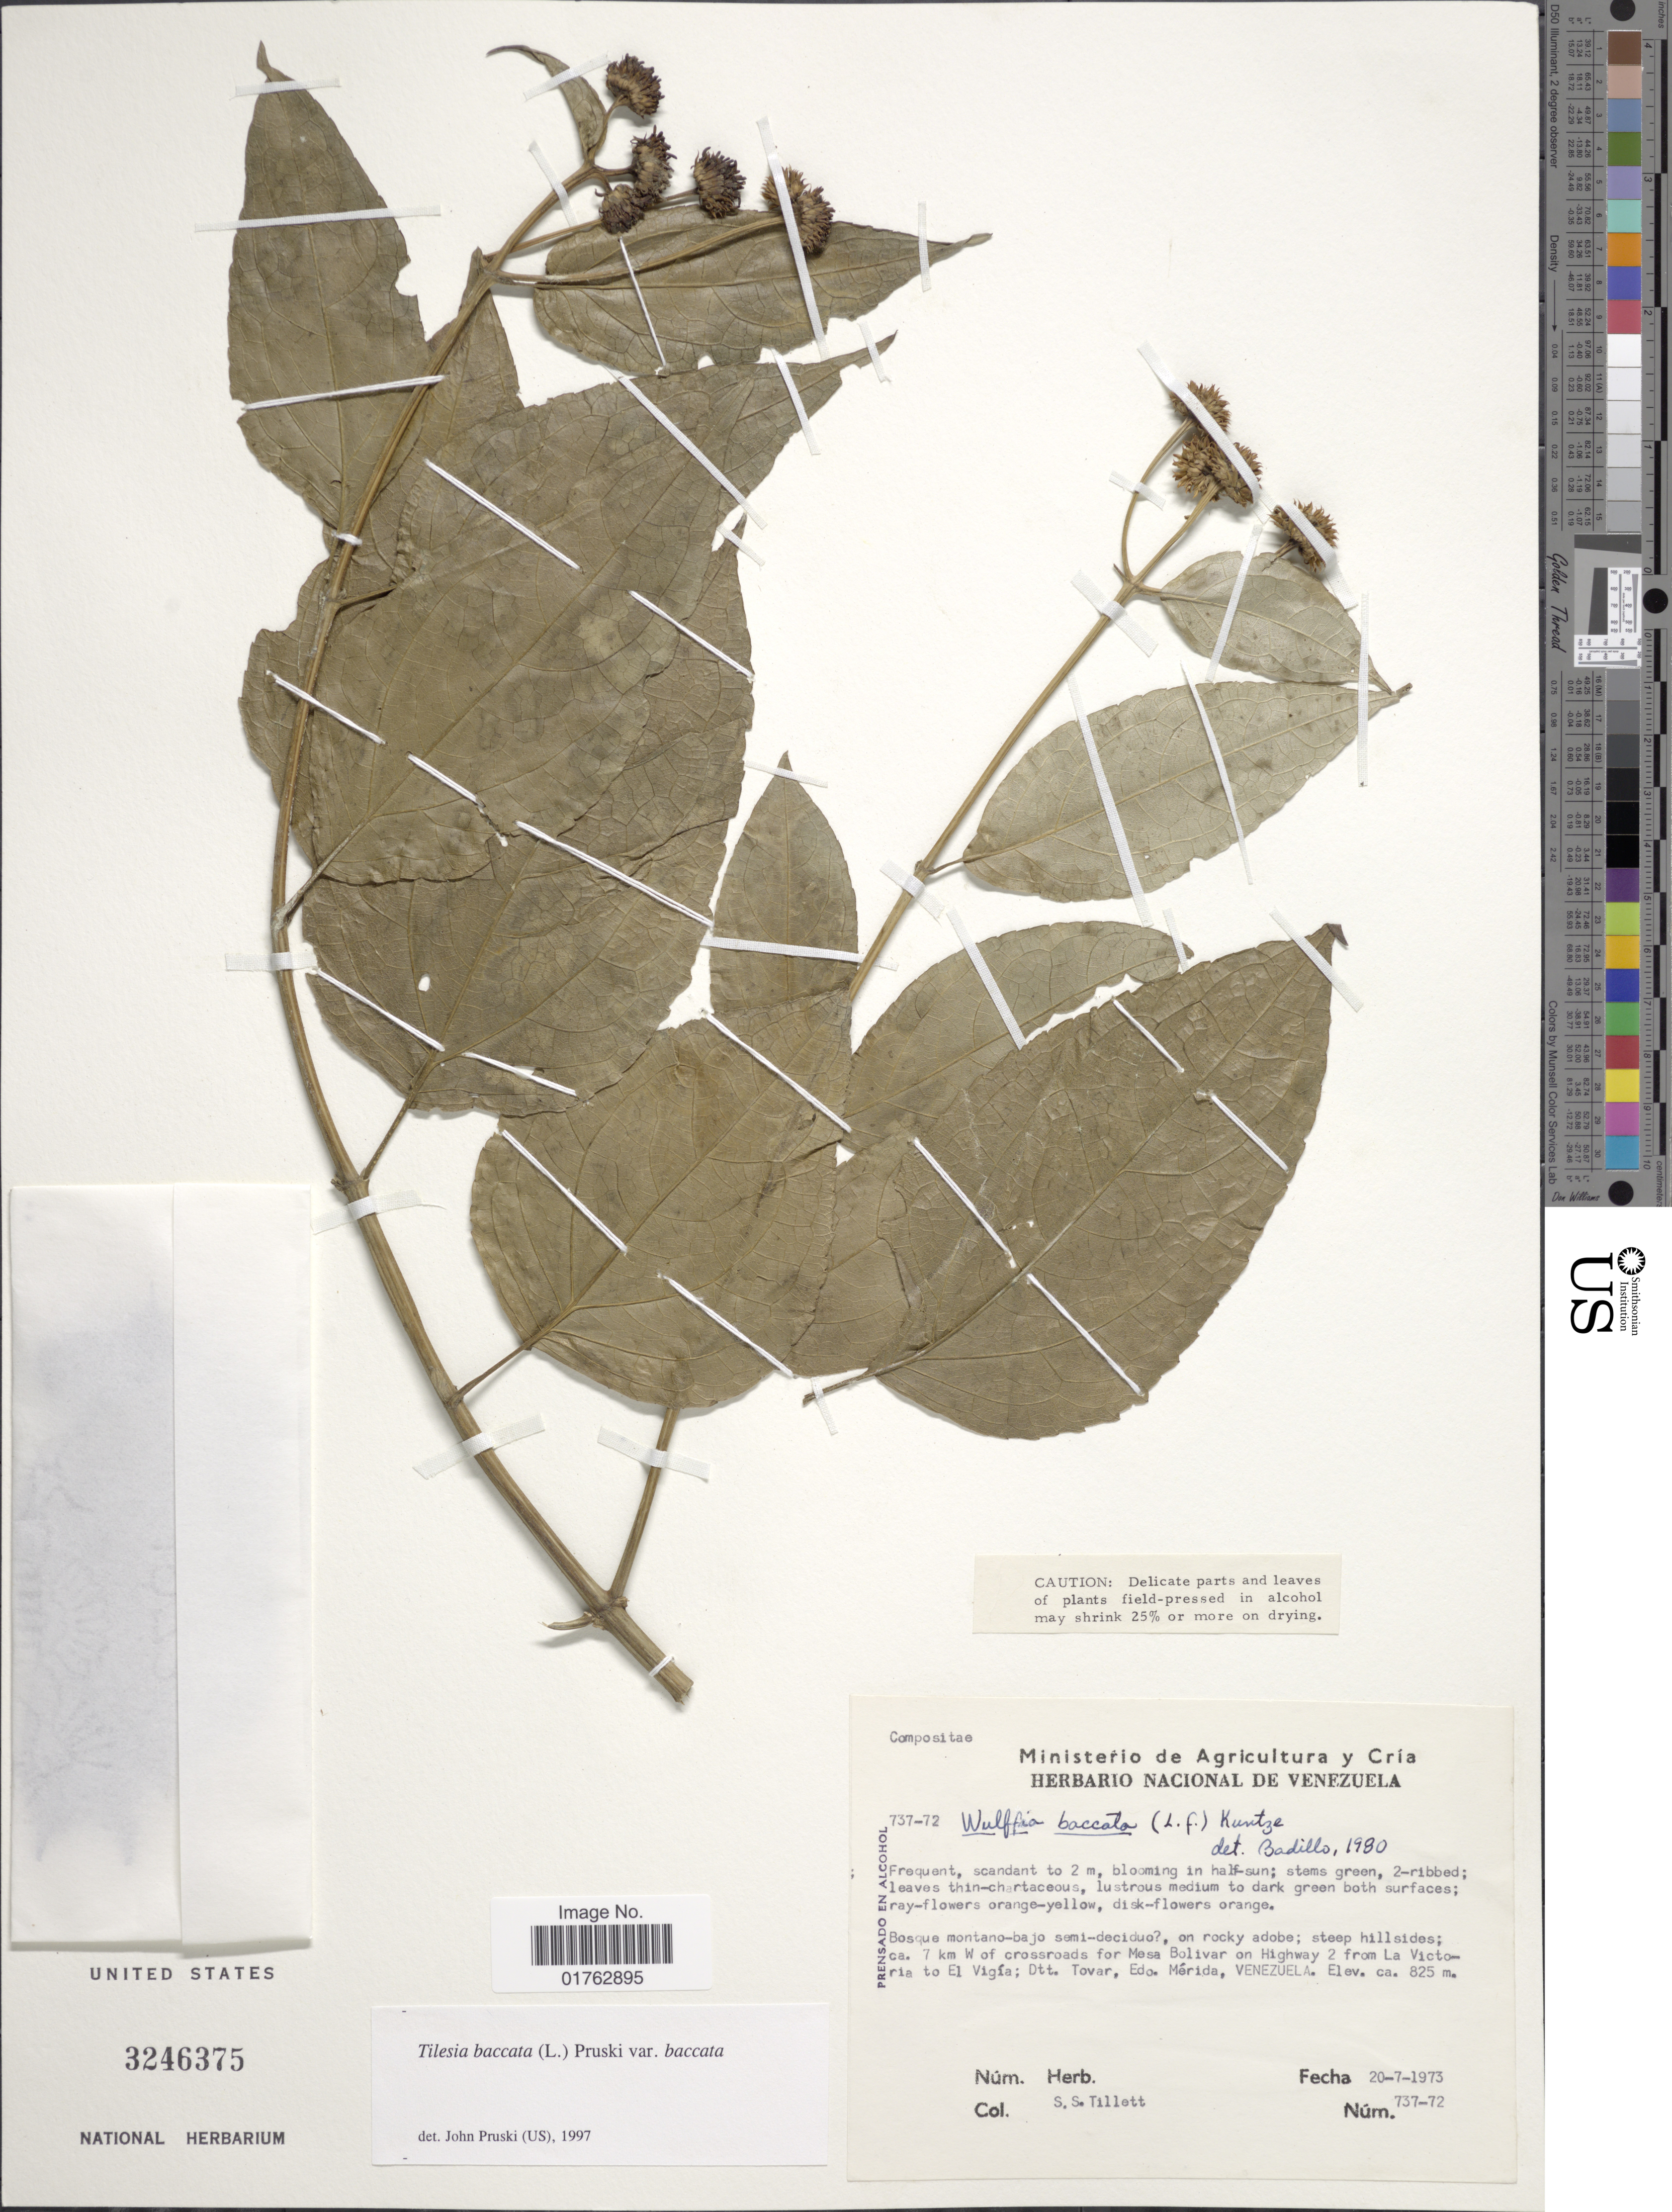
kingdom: Plantae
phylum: Tracheophyta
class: Magnoliopsida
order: Asterales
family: Asteraceae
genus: Wulffia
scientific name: Wulffia baccata var. baccata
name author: (L.) Kuntze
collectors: S. S. Tillett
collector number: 737-72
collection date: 1973-07-20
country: Venezuela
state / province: Mérida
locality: Bosque montano-bajo semi-deciduo [unsure placement], on rocky adobe: steep hillsides; ca.7 km W of crossroads for Mesa Bolivar on Highway 2 from La Victoria to El Vigia; Dtt, Tovar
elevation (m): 825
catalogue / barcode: US 3246375